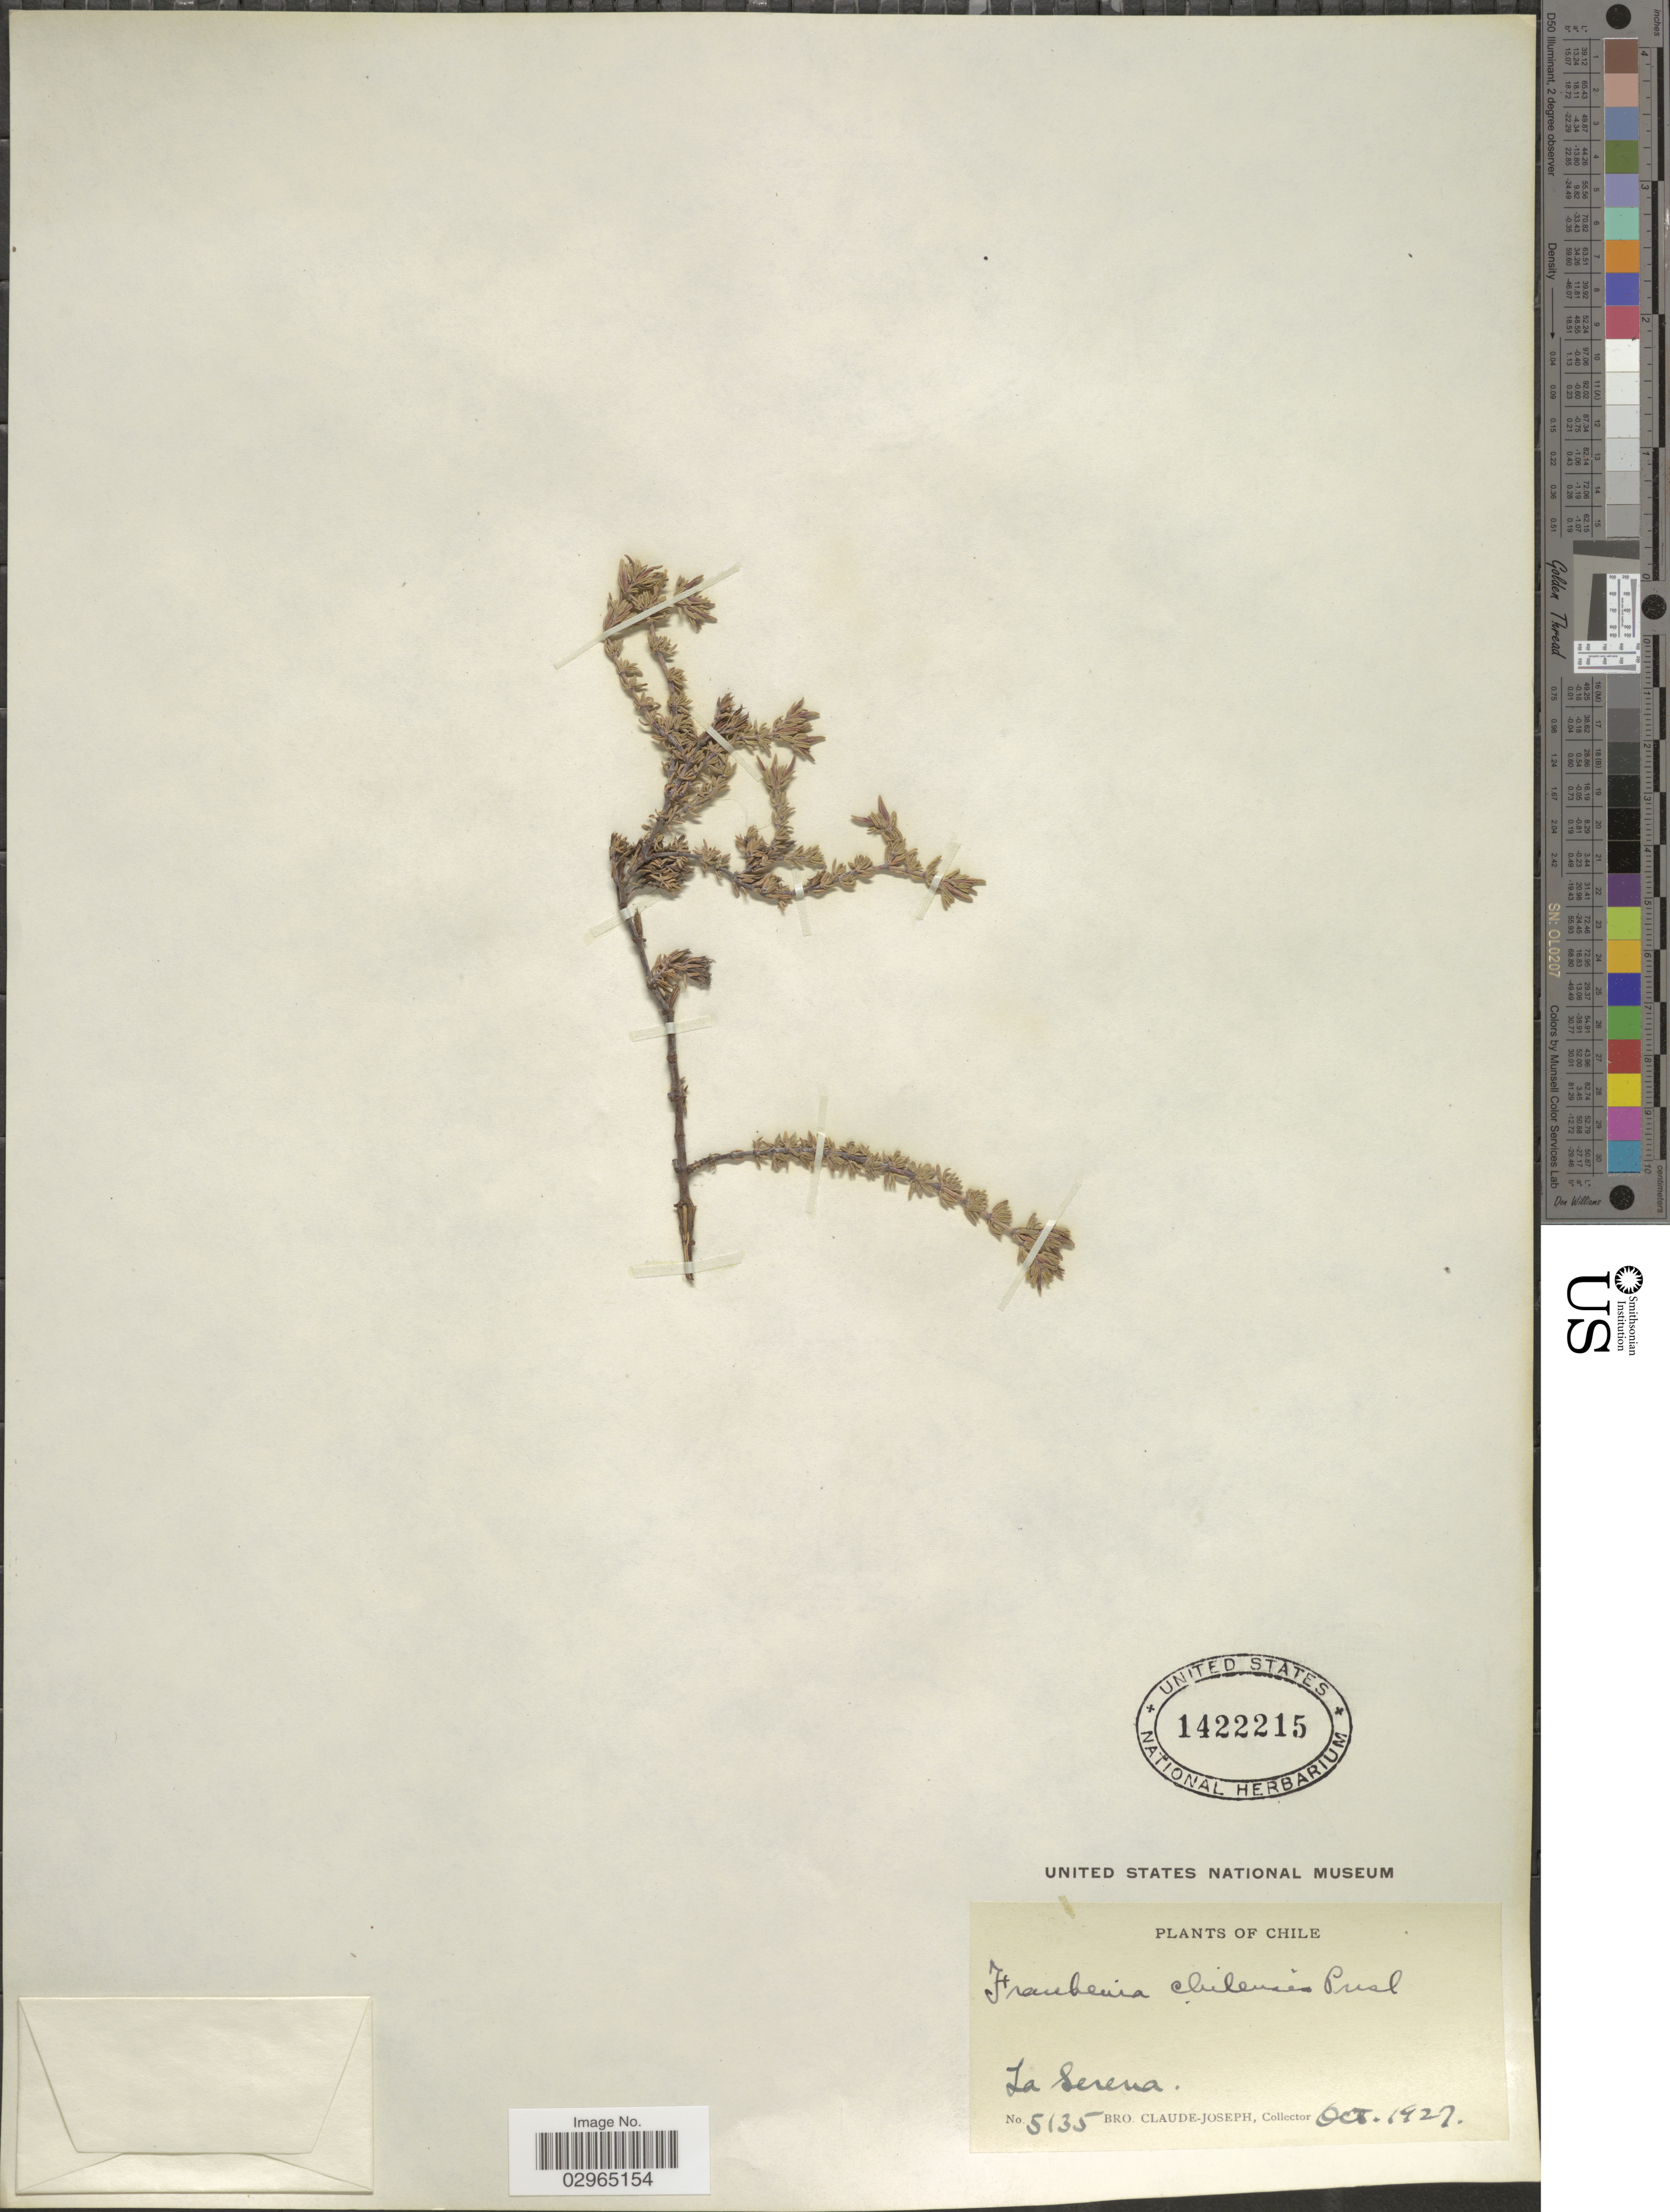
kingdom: Plantae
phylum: Tracheophyta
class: Magnoliopsida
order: Caryophyllales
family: Frankeniaceae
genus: Frankenia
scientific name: Frankenia chilensis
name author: C. Presl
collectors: Bro. Claude-Joseph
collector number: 5135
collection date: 1927-10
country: Chile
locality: La Serena.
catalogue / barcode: US 1422215